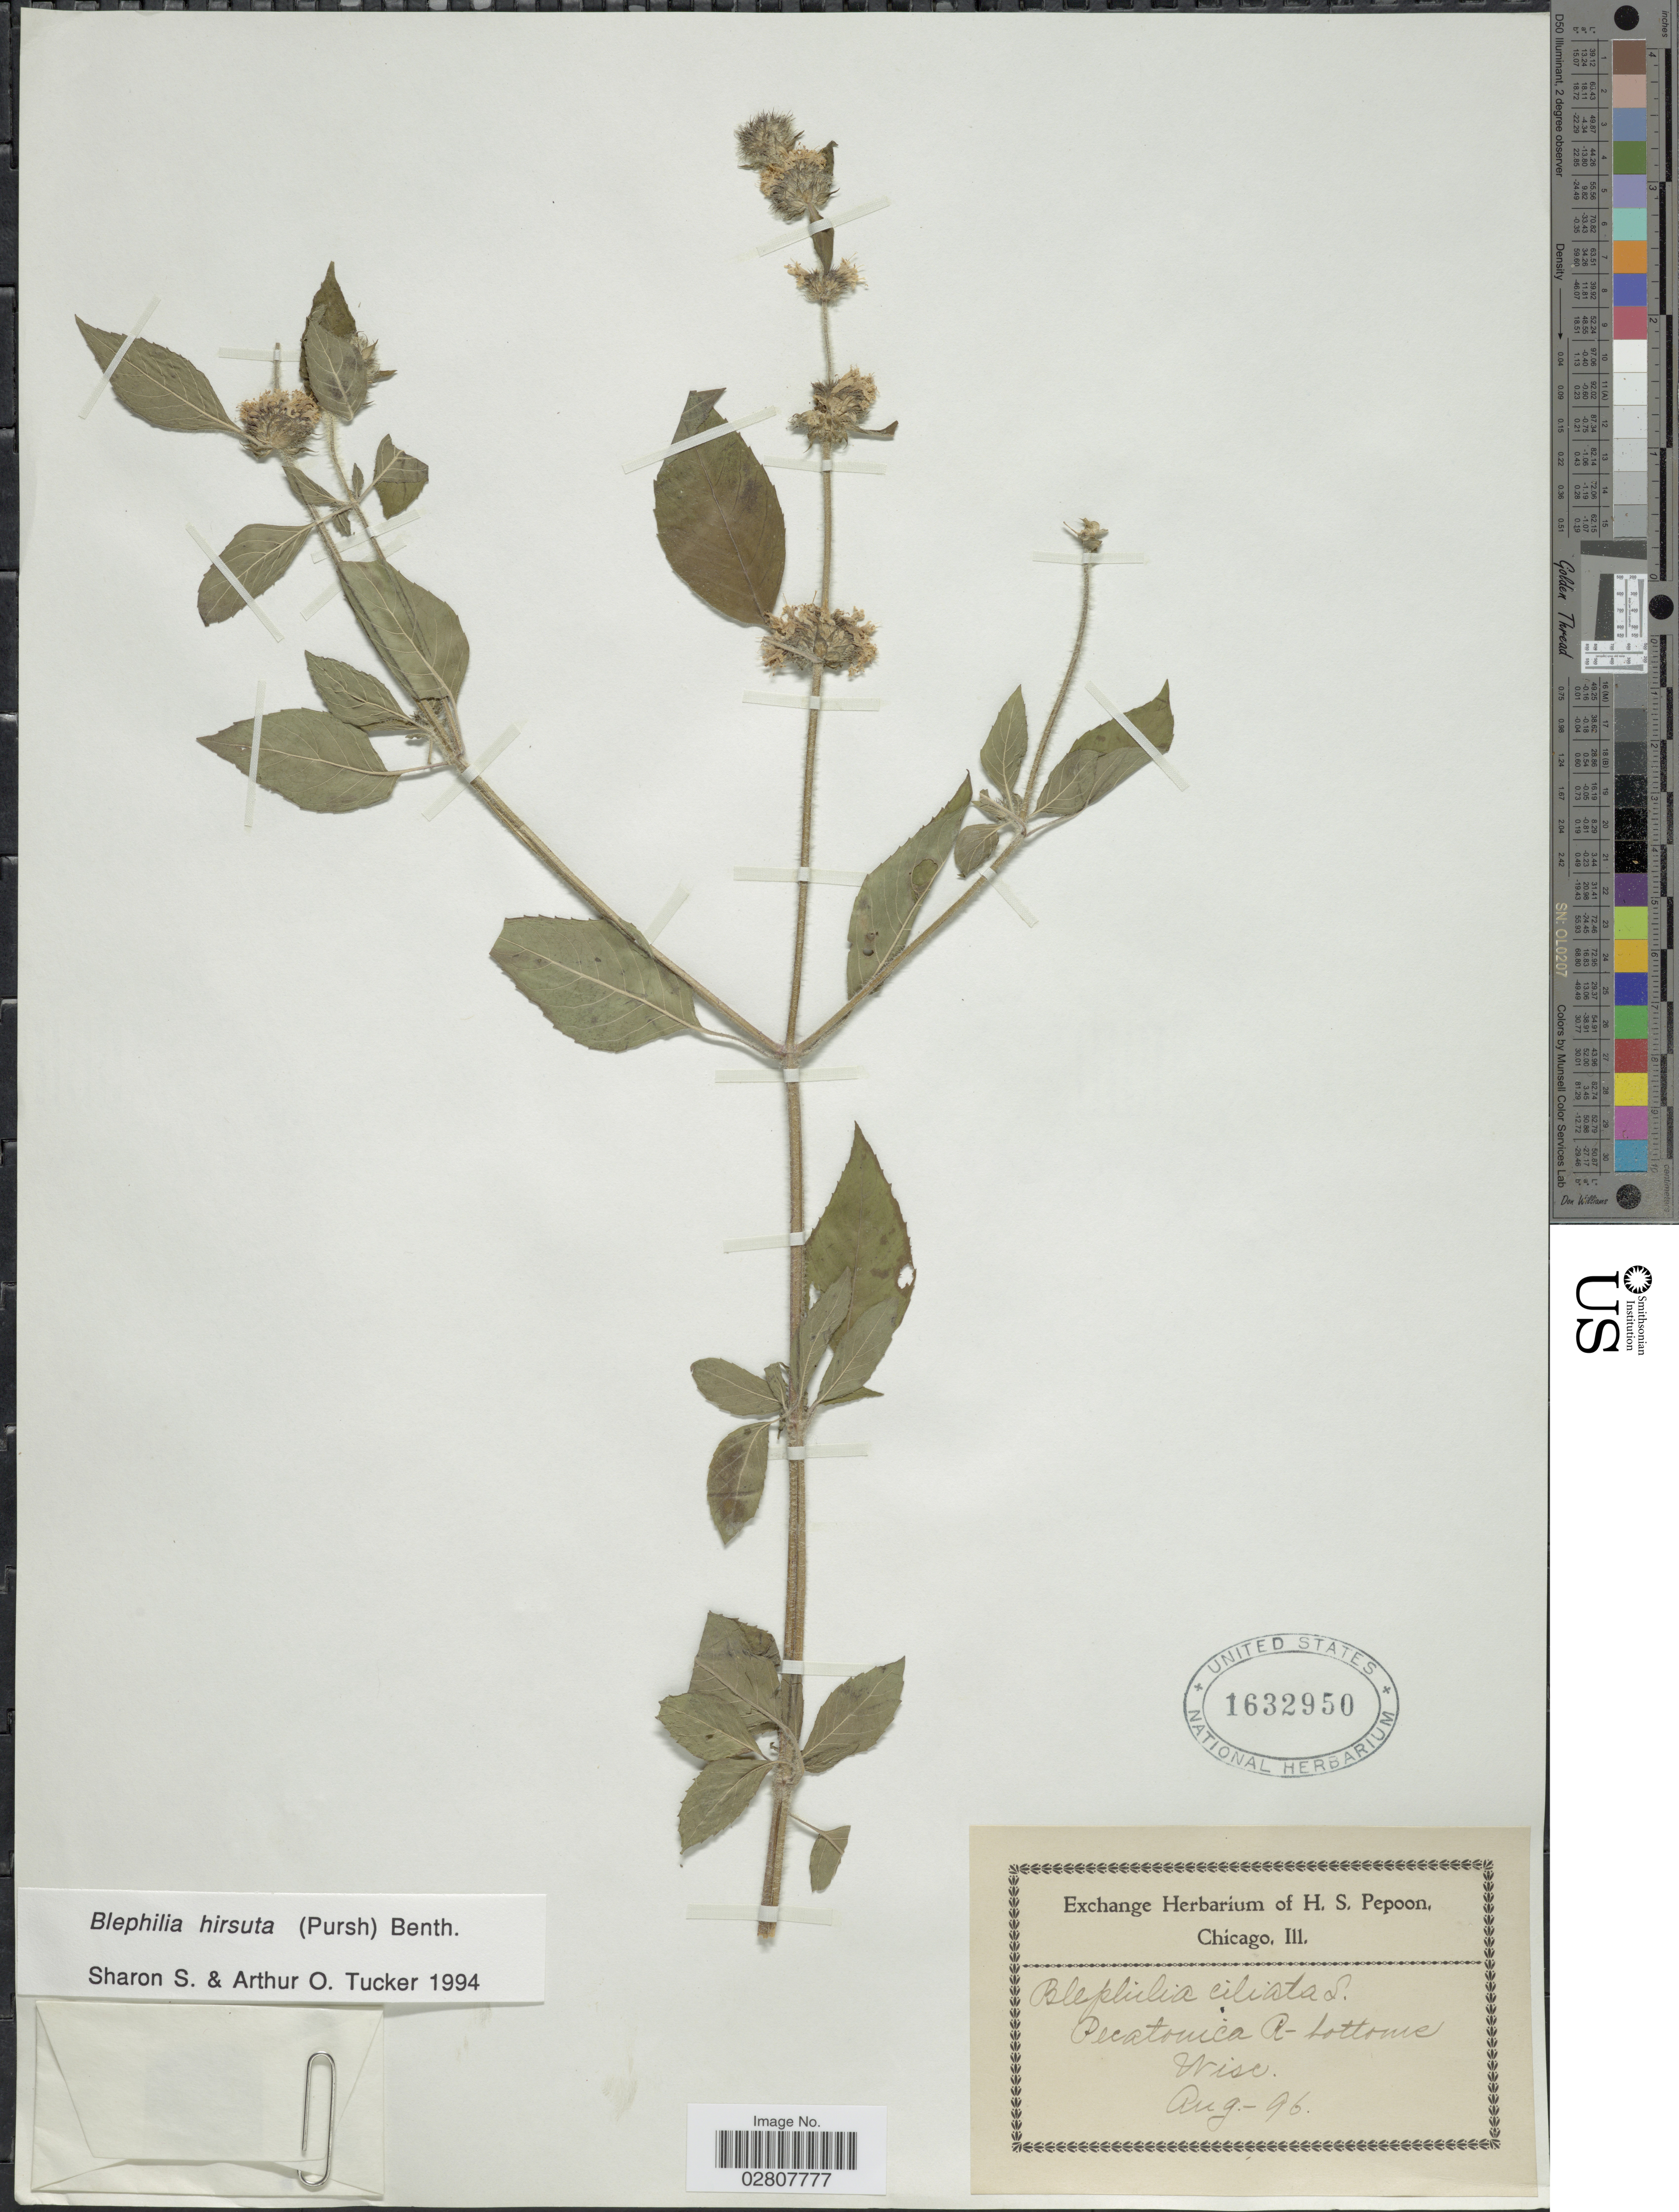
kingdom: Plantae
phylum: Tracheophyta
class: Magnoliopsida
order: Lamiales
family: Lamiaceae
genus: Blephilia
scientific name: Blephilia hirsuta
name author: (Pursh) Benth.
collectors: ex herb. H. S. Pepoon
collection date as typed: Transcribed d/m/y: /8/96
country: United States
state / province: Wisconsin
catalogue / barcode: US 1632950